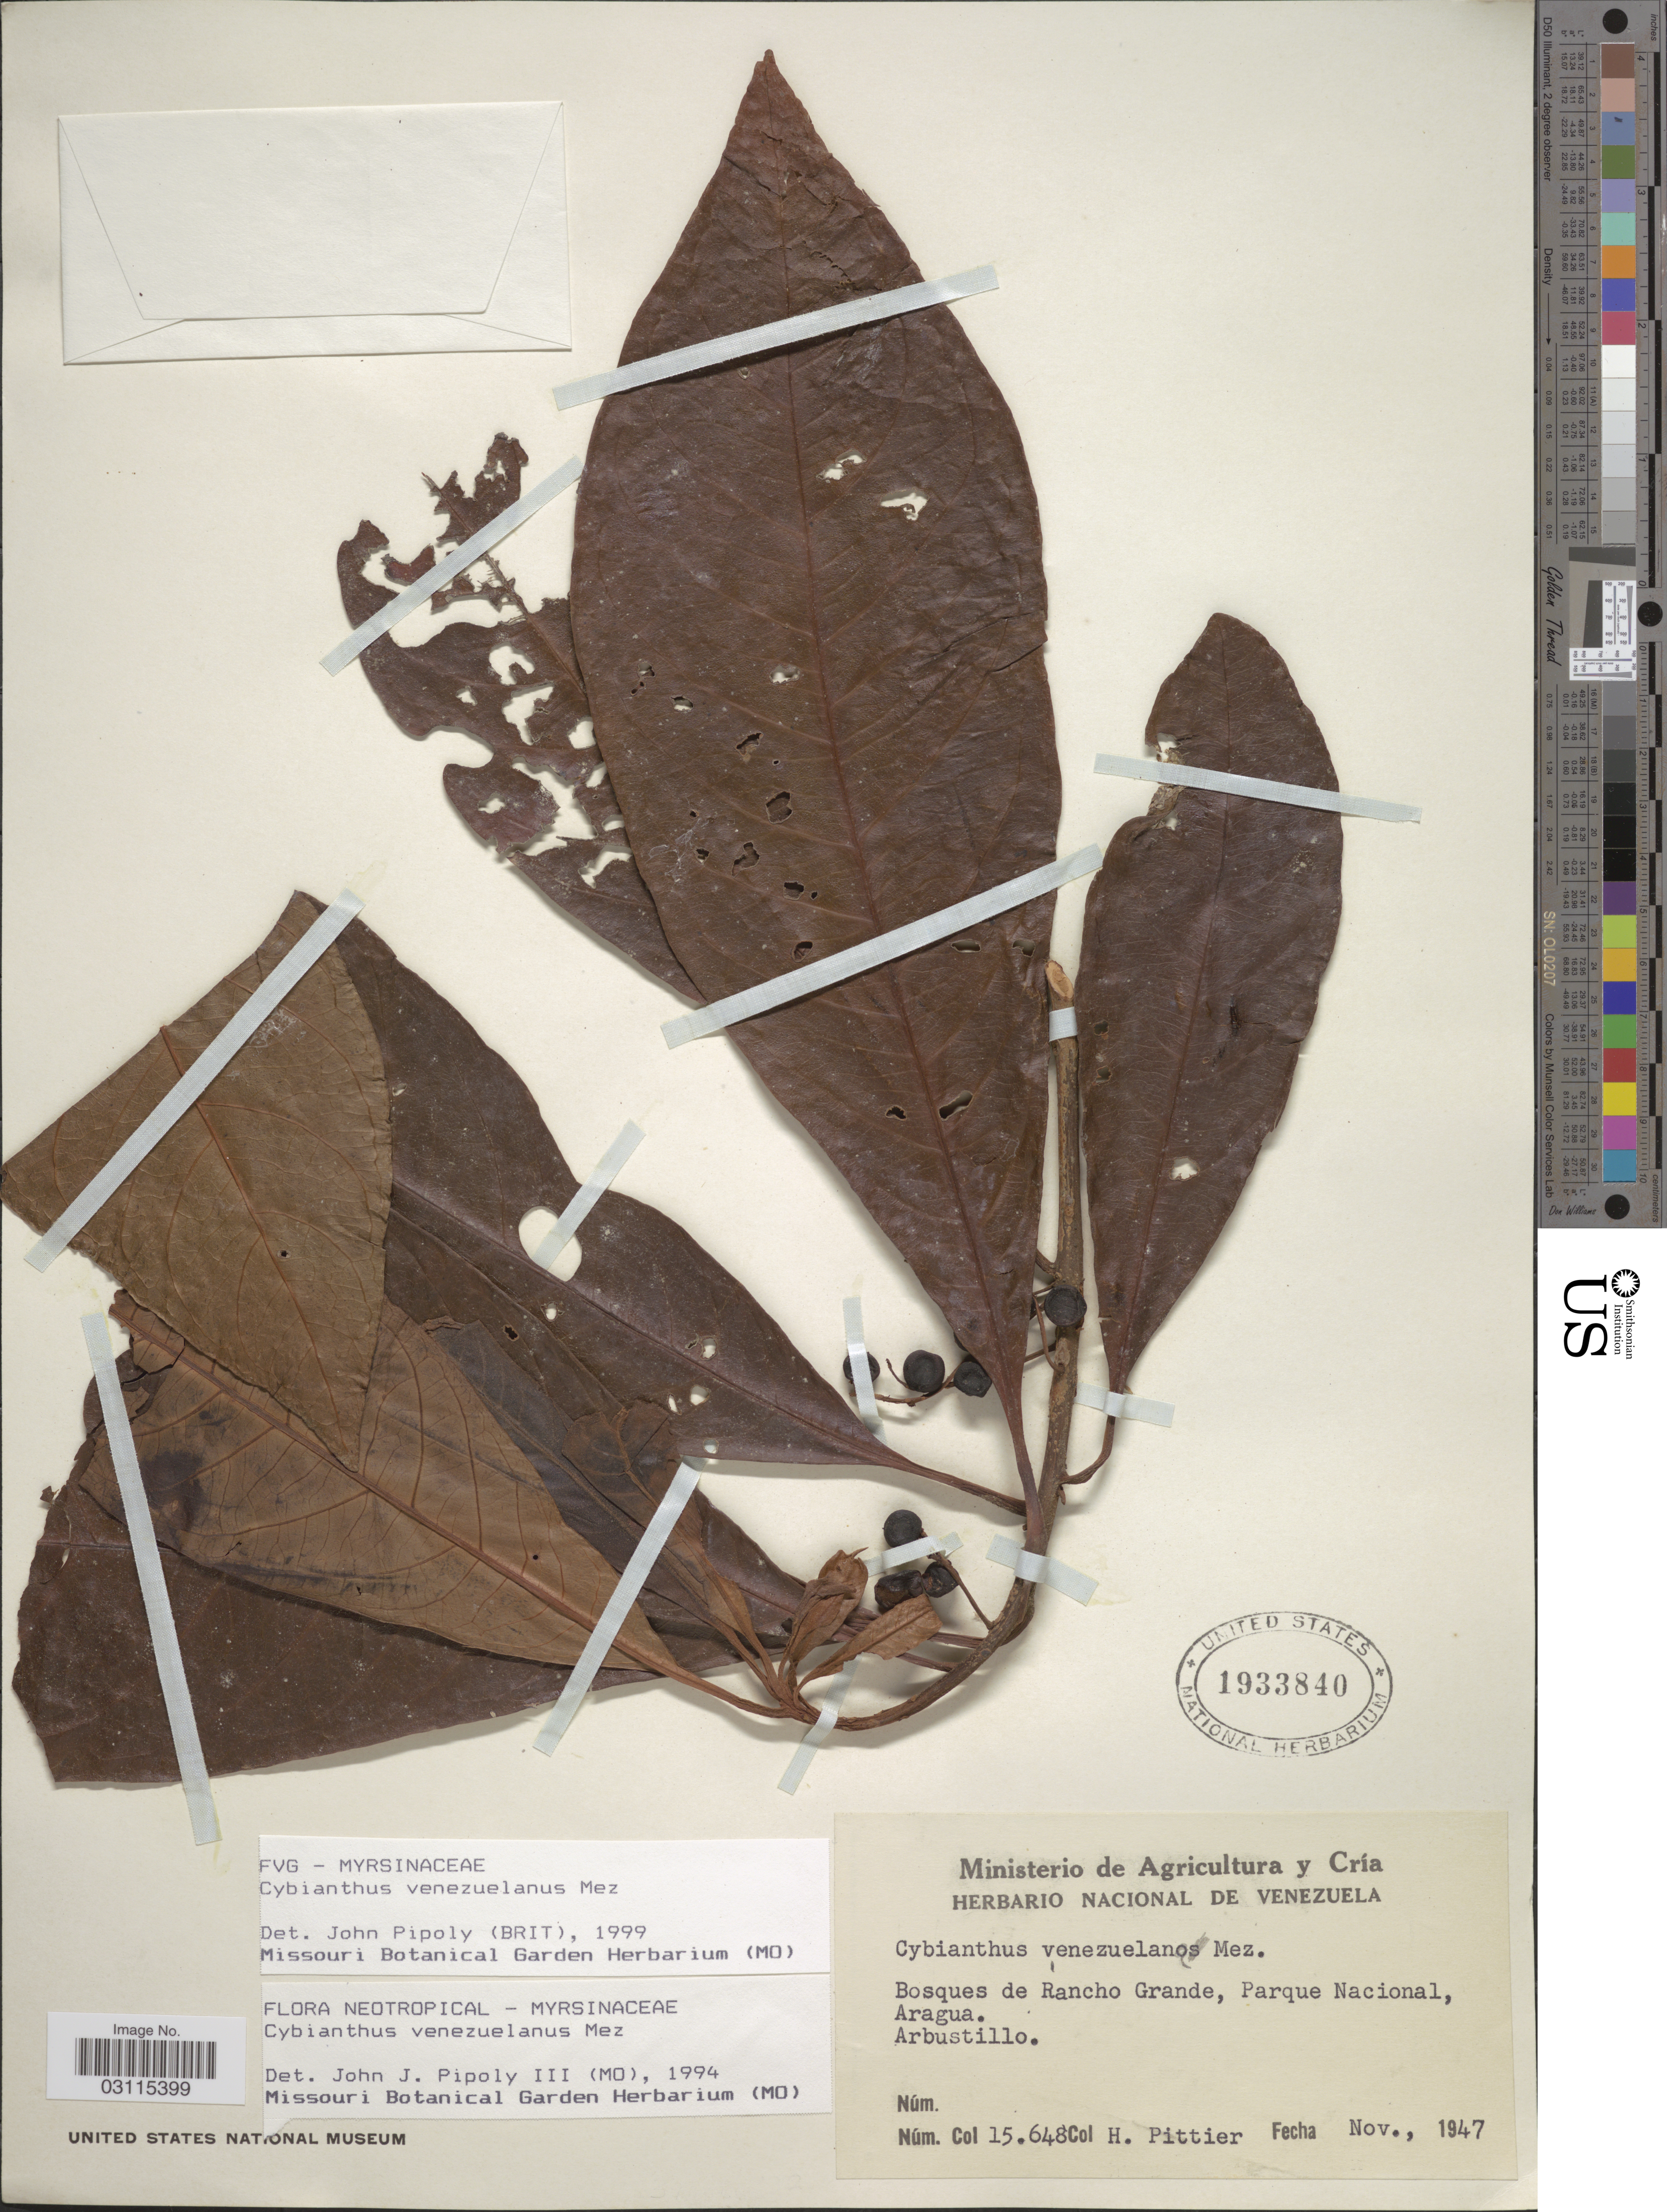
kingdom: Plantae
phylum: Tracheophyta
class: Magnoliopsida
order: Ericales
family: Primulaceae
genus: Cybianthus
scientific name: Cybianthus venezuelanus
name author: Mez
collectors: H. F. Pittier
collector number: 15648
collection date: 1947-11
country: Venezuela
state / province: Aragua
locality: Bosque de Rancho Grande, Parque Nacional, Aragua.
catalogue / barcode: US 1933840